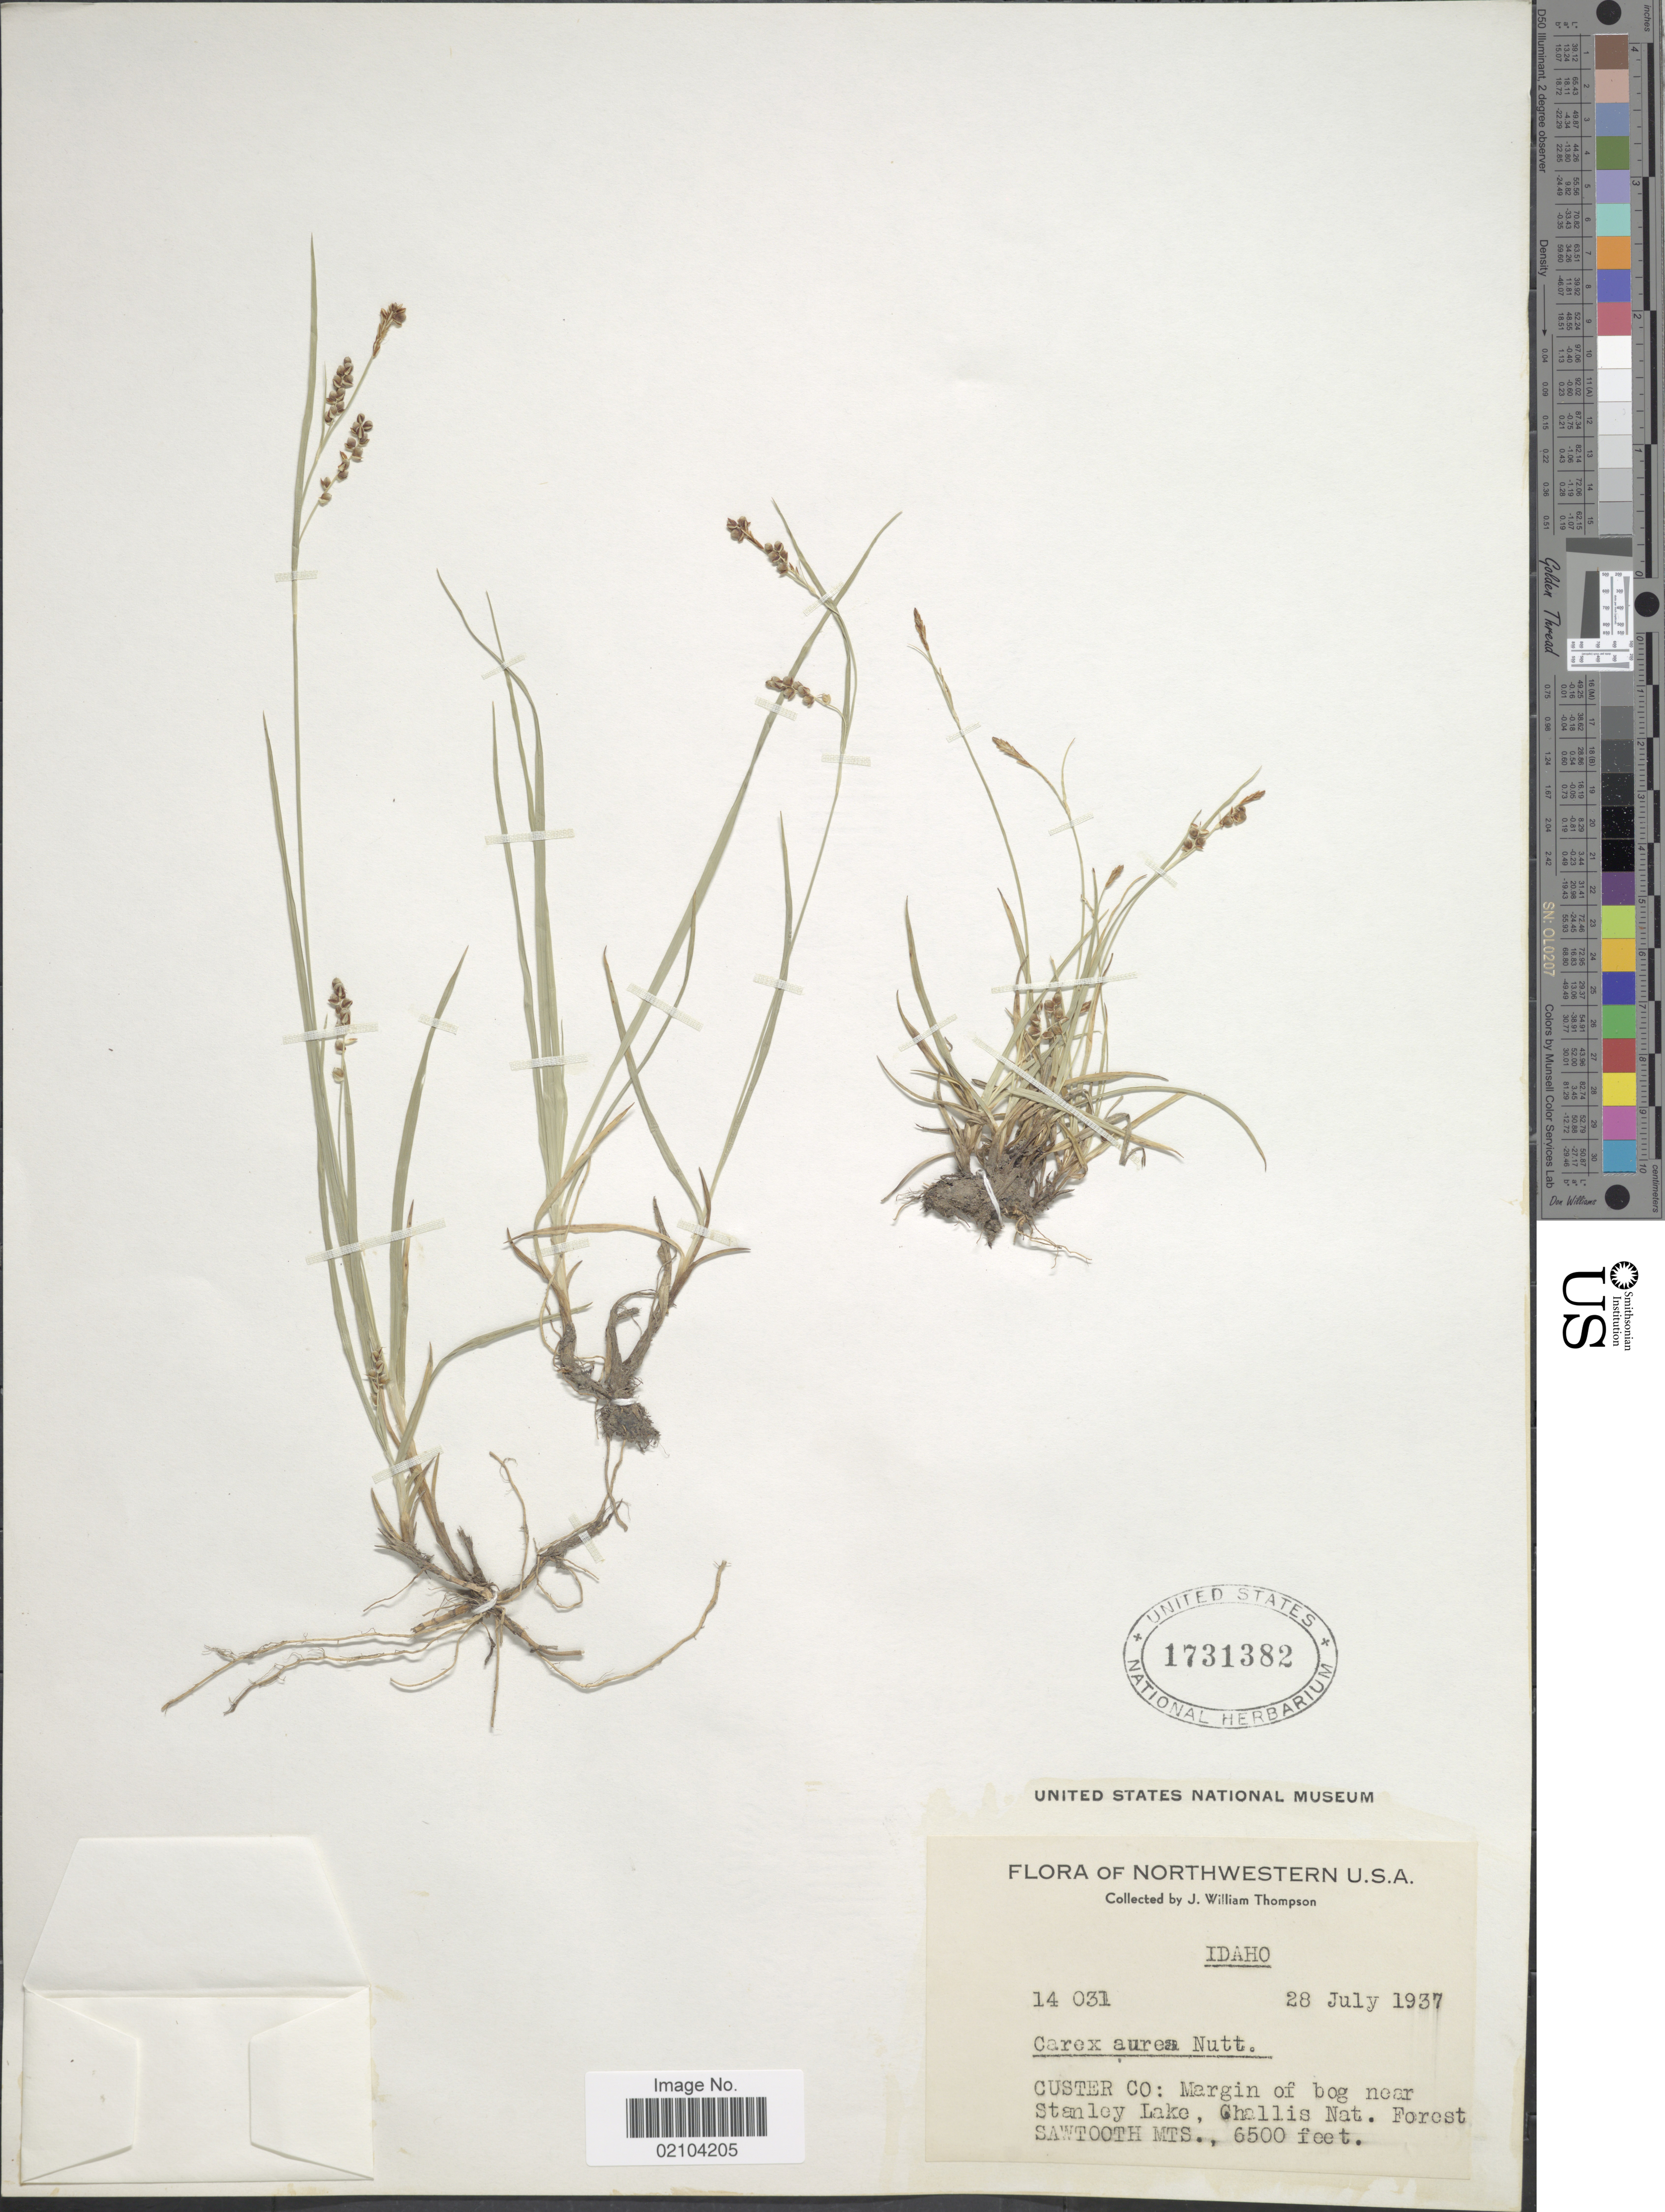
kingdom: Plantae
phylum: Tracheophyta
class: Liliopsida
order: Poales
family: Cyperaceae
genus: Carex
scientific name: Carex aurea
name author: Nutt.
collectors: J. W. Thompson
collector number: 14031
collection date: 1937-07-28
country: United States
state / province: Idaho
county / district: Custer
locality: Margin of bog near Stanley Lake. Challis Nat. Forest Sawtooth Mts.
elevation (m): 1981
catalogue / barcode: US 1731382